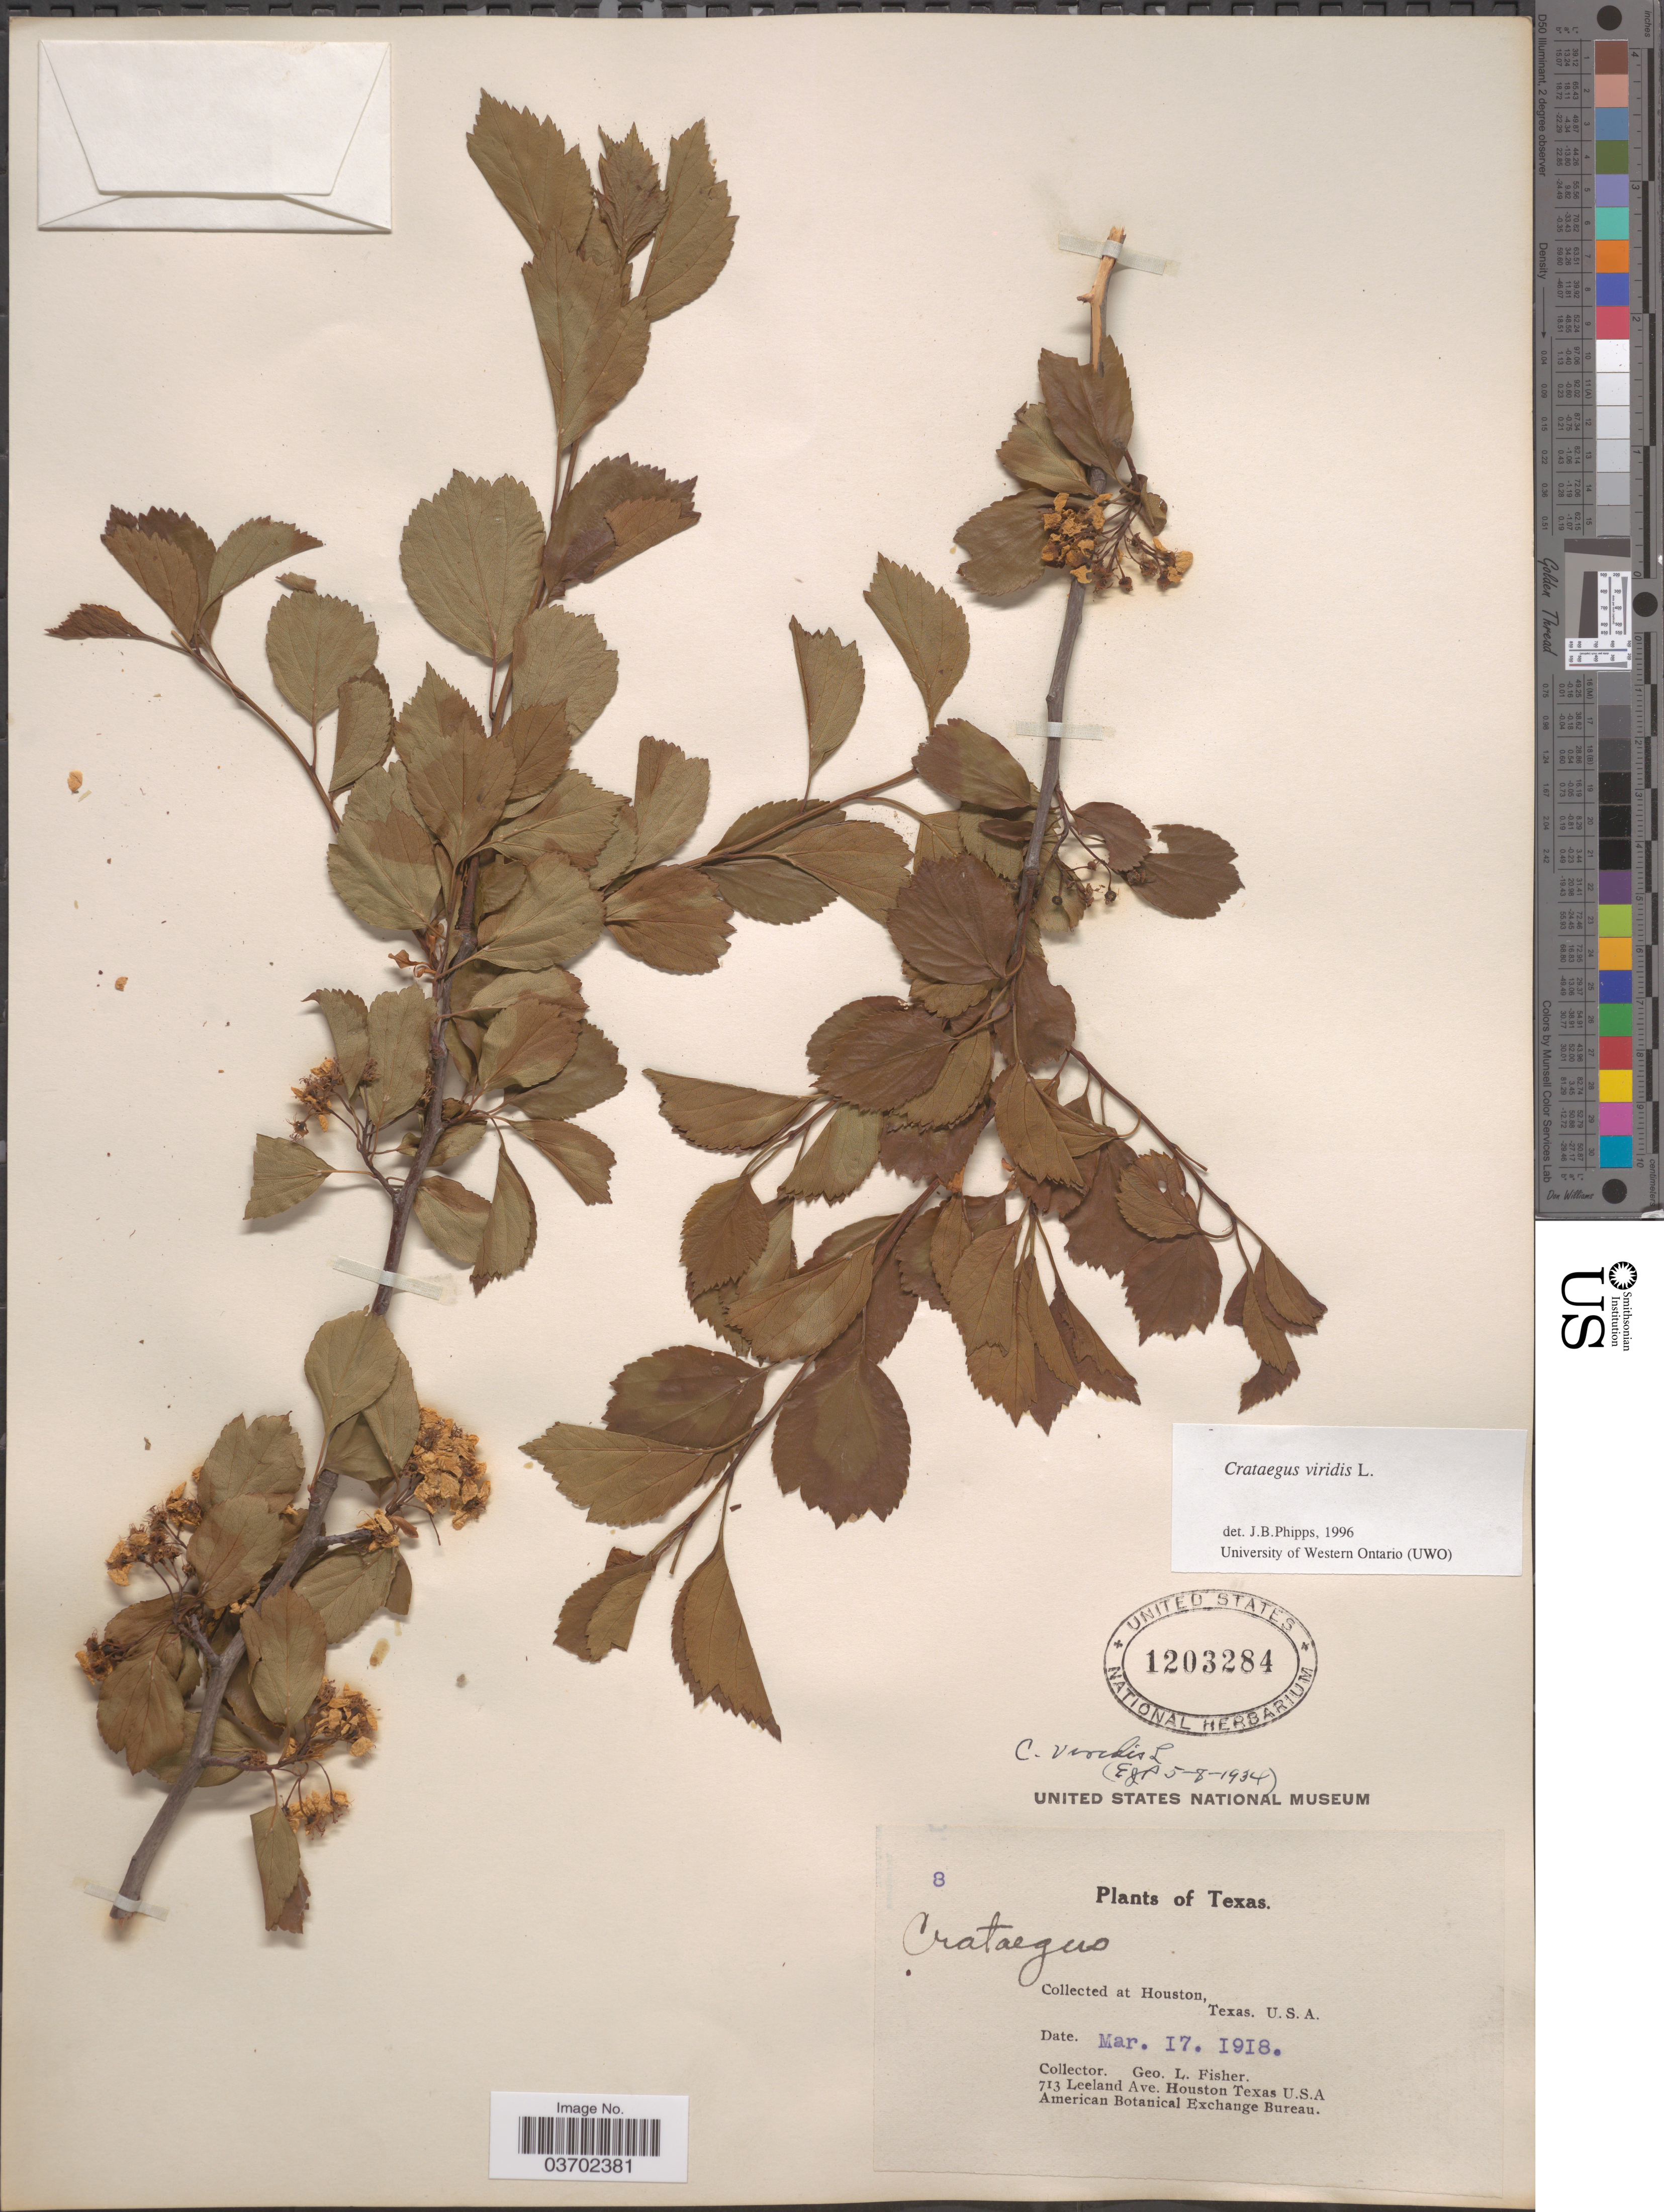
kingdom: Plantae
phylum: Tracheophyta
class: Magnoliopsida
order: Rosales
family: Rosaceae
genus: Crataegus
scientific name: Crataegus viridis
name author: L.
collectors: G. L. Fisher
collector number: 8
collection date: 1918-03-17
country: United States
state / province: Texas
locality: Houston.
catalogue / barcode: US 1203284